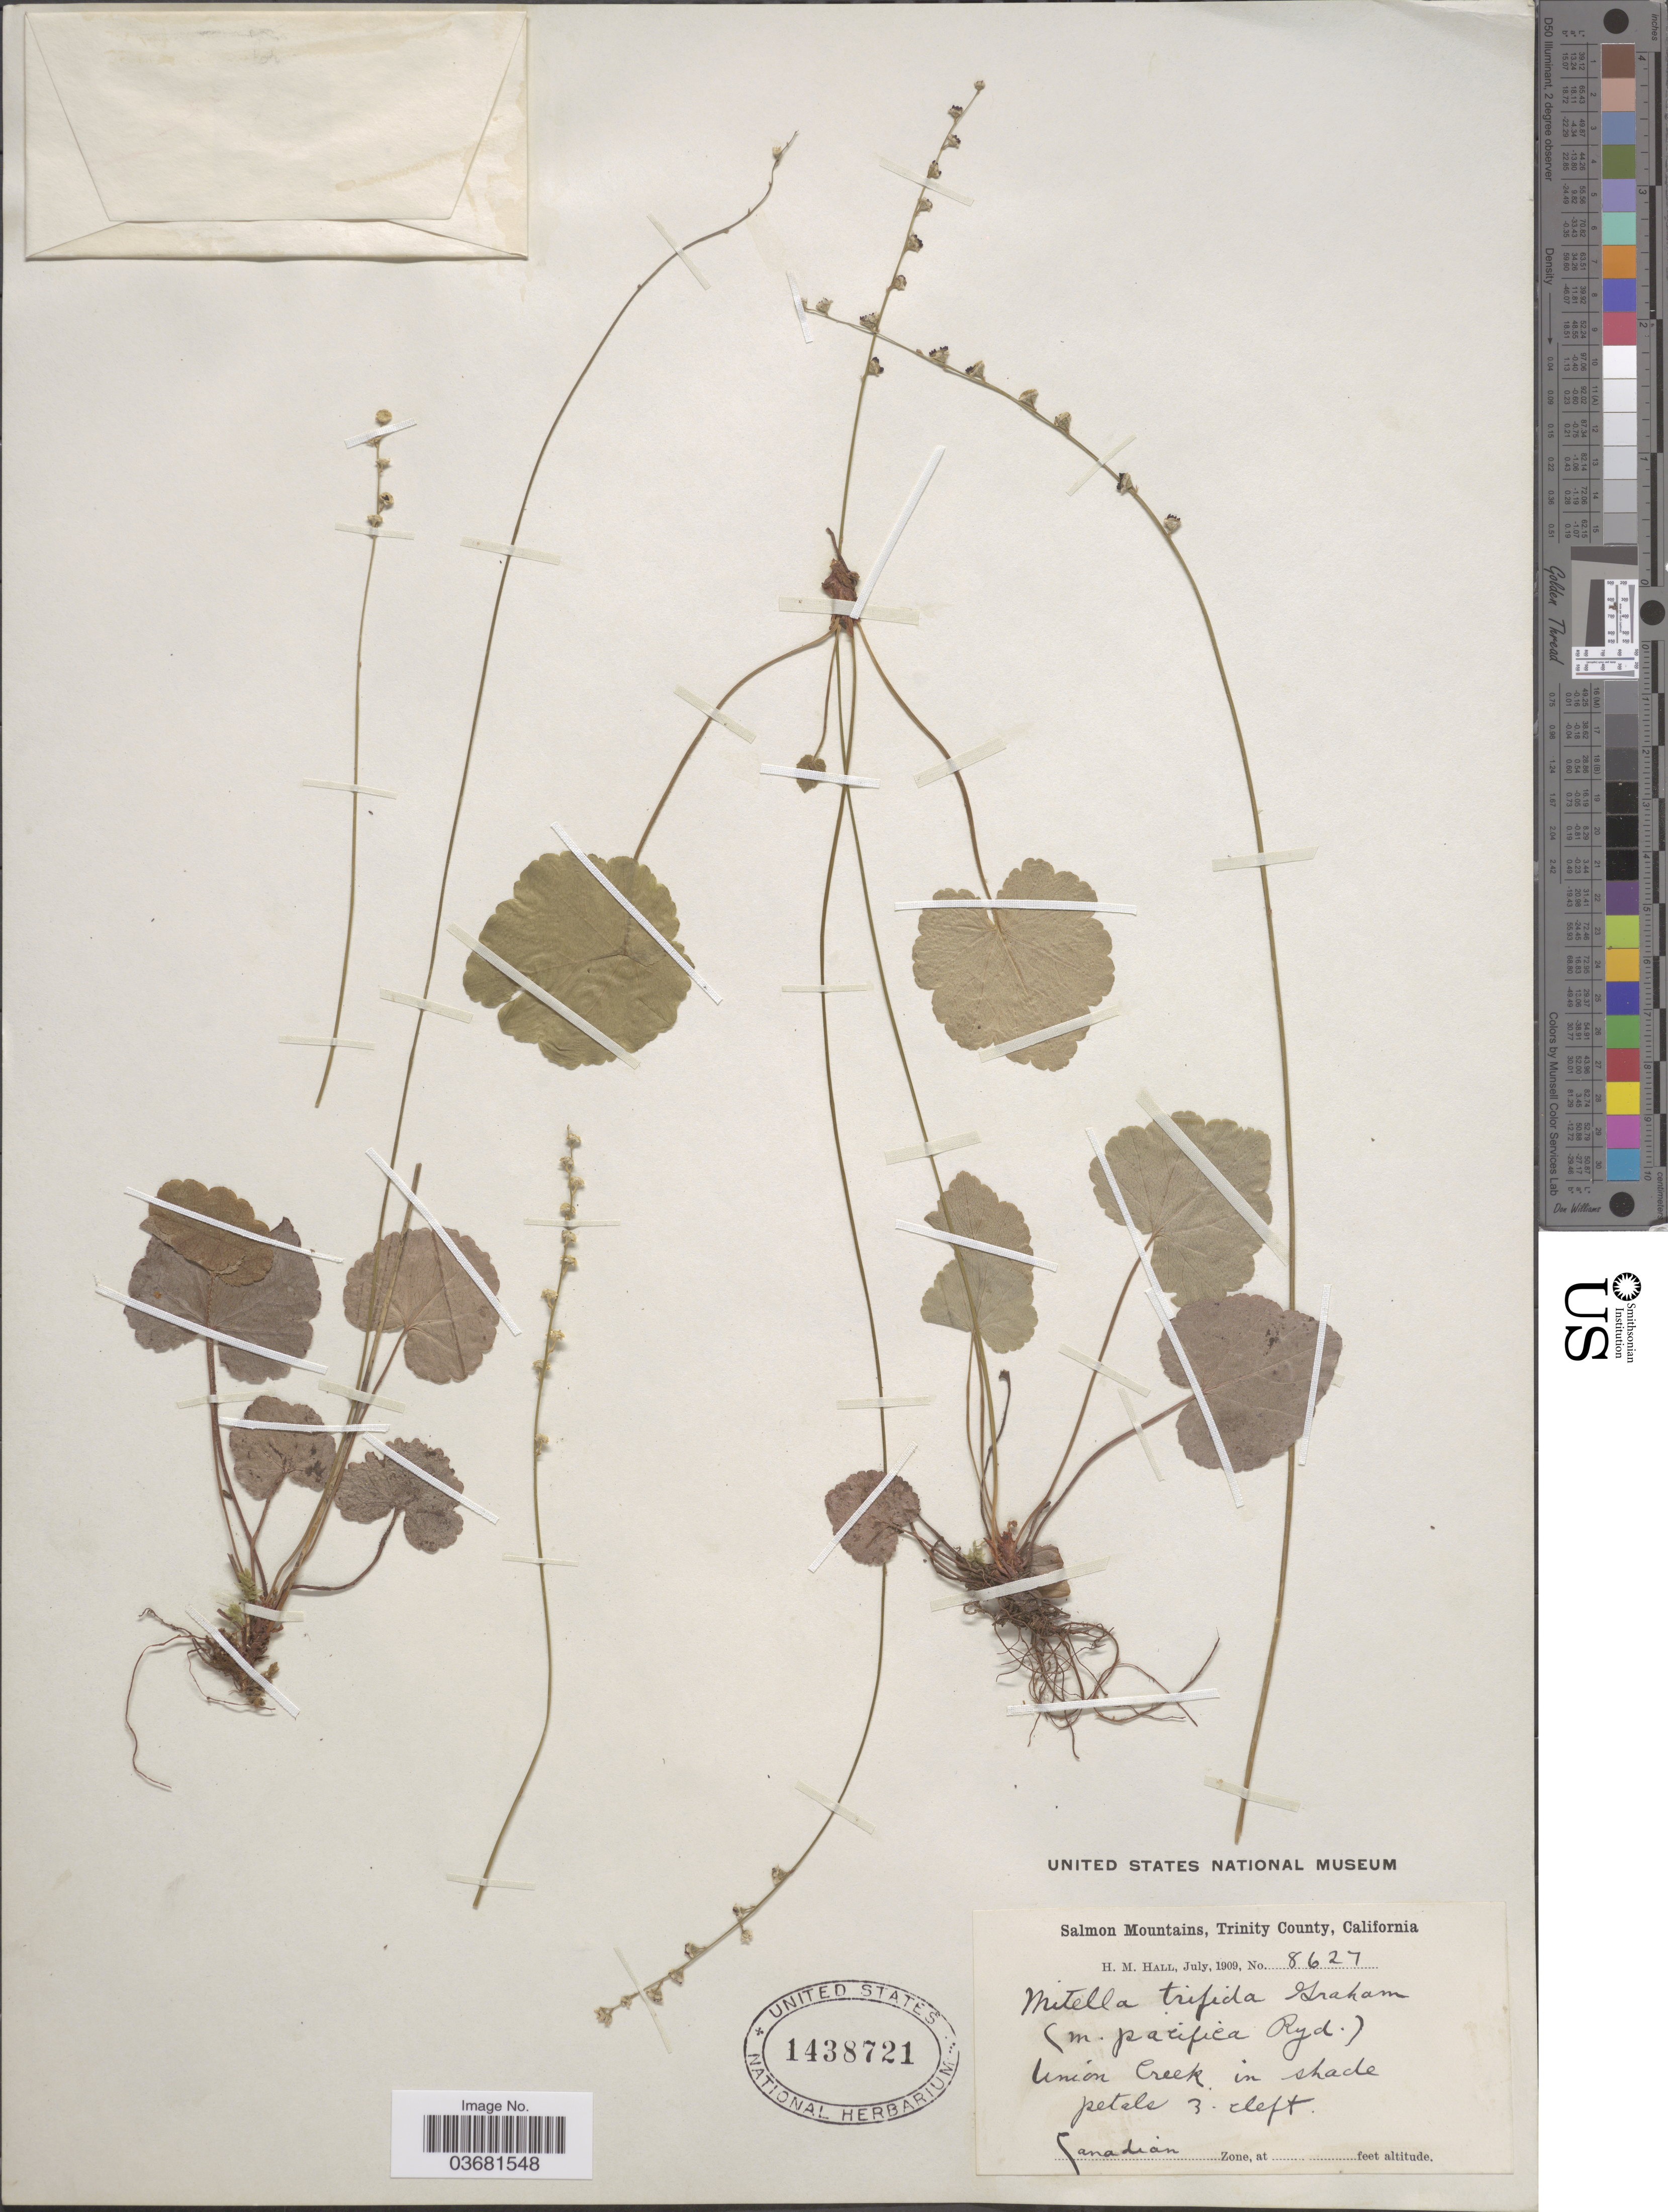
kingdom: Plantae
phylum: Tracheophyta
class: Magnoliopsida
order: Saxifragales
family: Saxifragaceae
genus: Mitella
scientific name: Mitella trifida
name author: Graham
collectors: H. M. Hall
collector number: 8627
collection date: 1909-07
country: United States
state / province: California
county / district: Trinity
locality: Salmon Mountains, Trinity County. Union Creek.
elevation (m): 1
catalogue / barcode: US 1438721